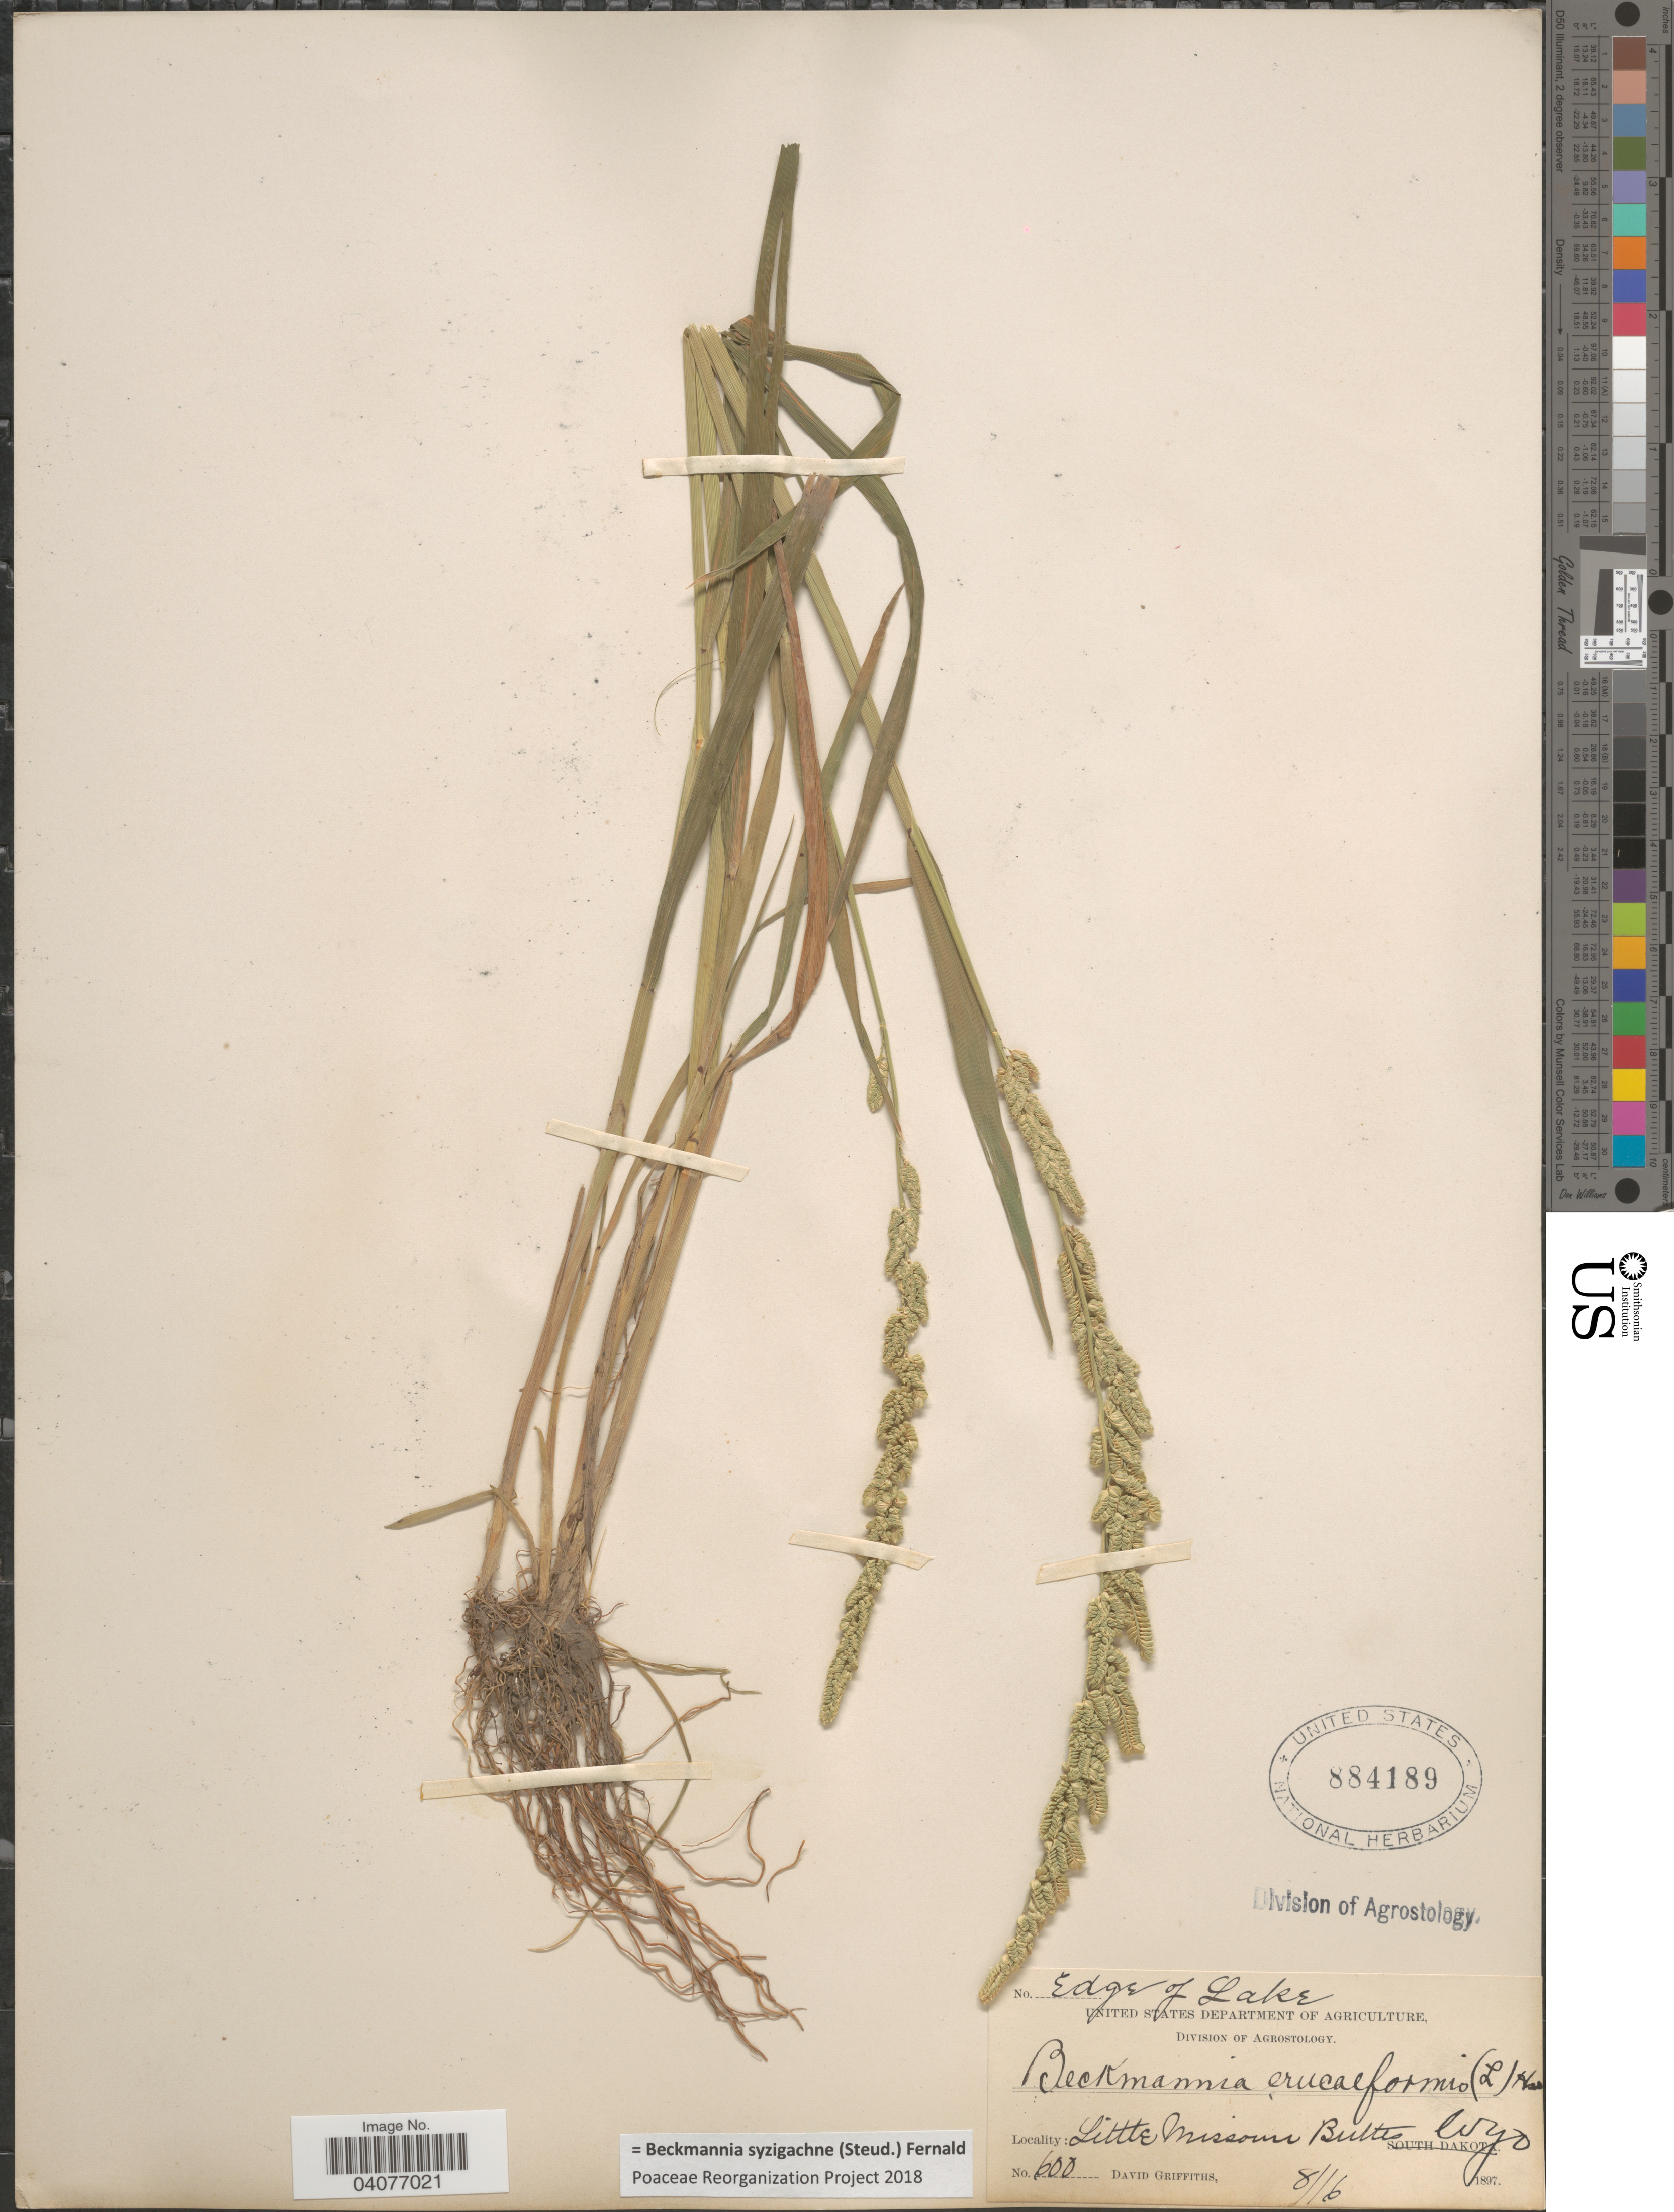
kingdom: Plantae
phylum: Tracheophyta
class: Liliopsida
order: Poales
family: Poaceae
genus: Beckmannia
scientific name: Beckmannia syzigachne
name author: (Steud.) Fernald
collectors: D. Griffiths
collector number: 600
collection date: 1897-08-16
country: United States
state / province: Wyoming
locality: Edge of Lake. Little Missouri Buttes.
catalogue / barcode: US 884189